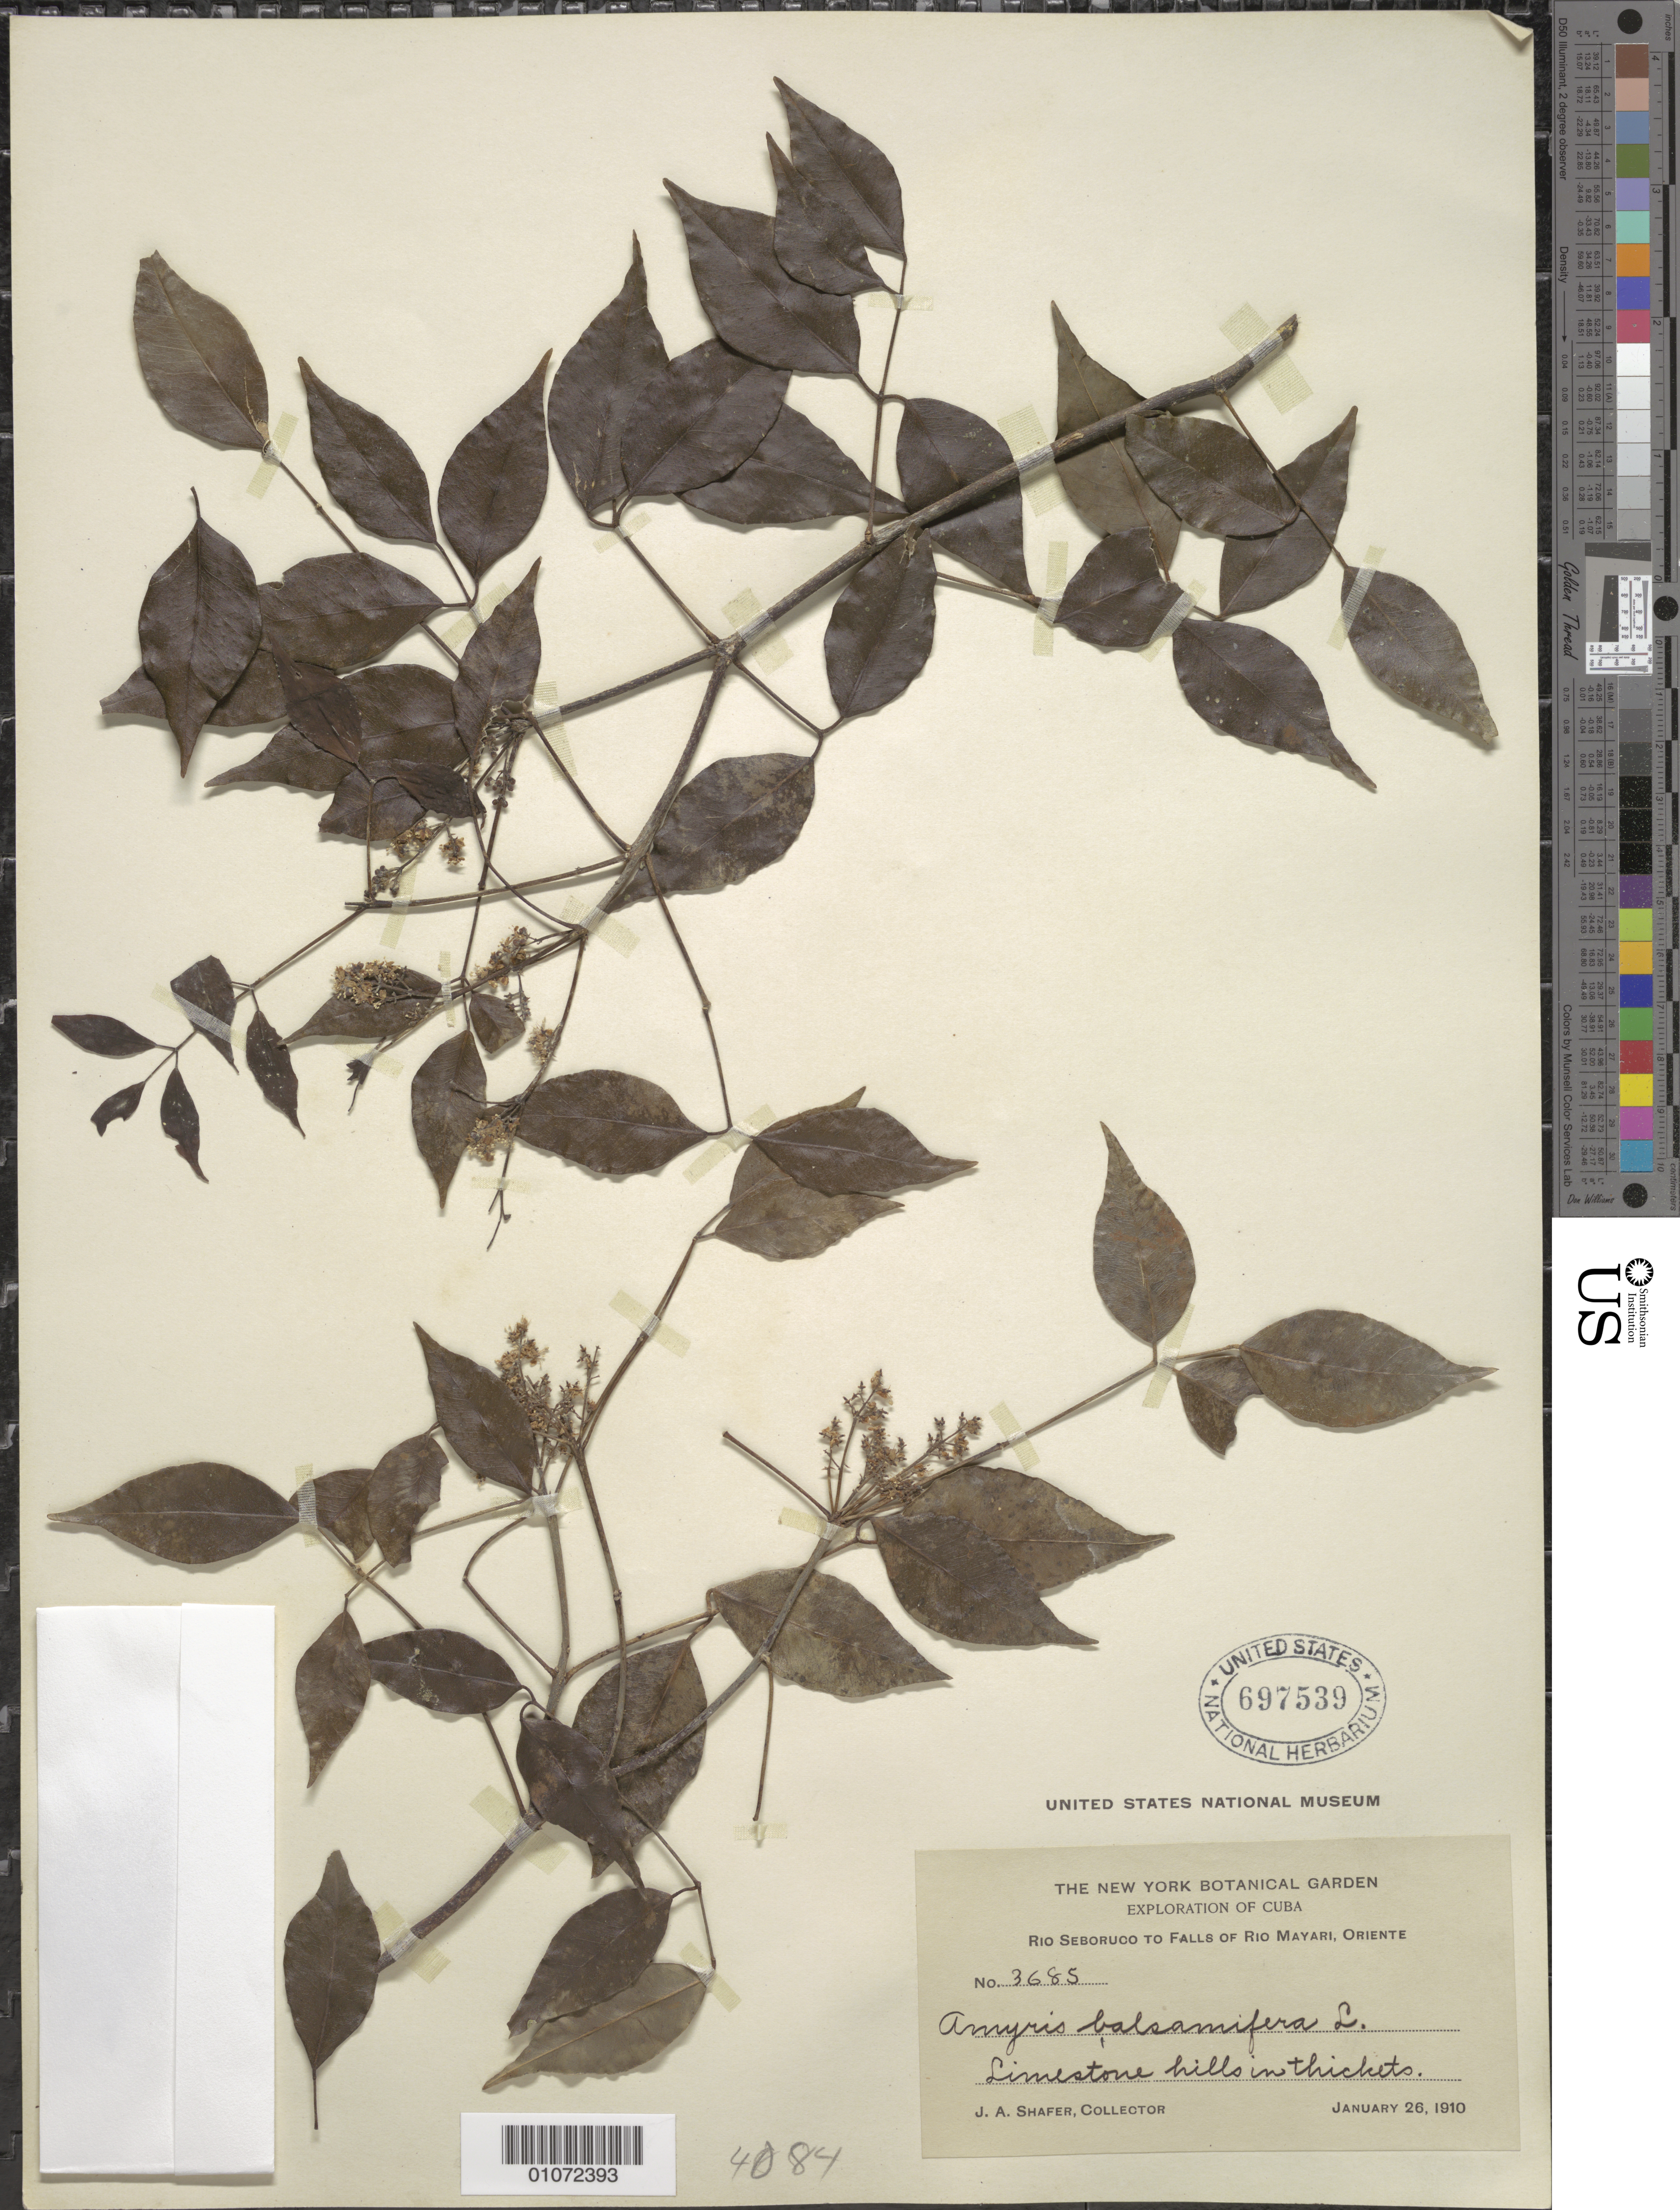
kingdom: Plantae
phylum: Tracheophyta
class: Magnoliopsida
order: Sapindales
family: Rutaceae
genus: Amyris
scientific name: Amyris balsamifera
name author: L.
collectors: J. A. Shafer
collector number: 3685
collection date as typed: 26 Jan 1910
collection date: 1910-01-26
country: Cuba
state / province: Holguín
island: Cuba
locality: Rio Seboruco to Falls of Rio Mayari, Oriente, Limestone hills in thickets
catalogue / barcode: US 697539